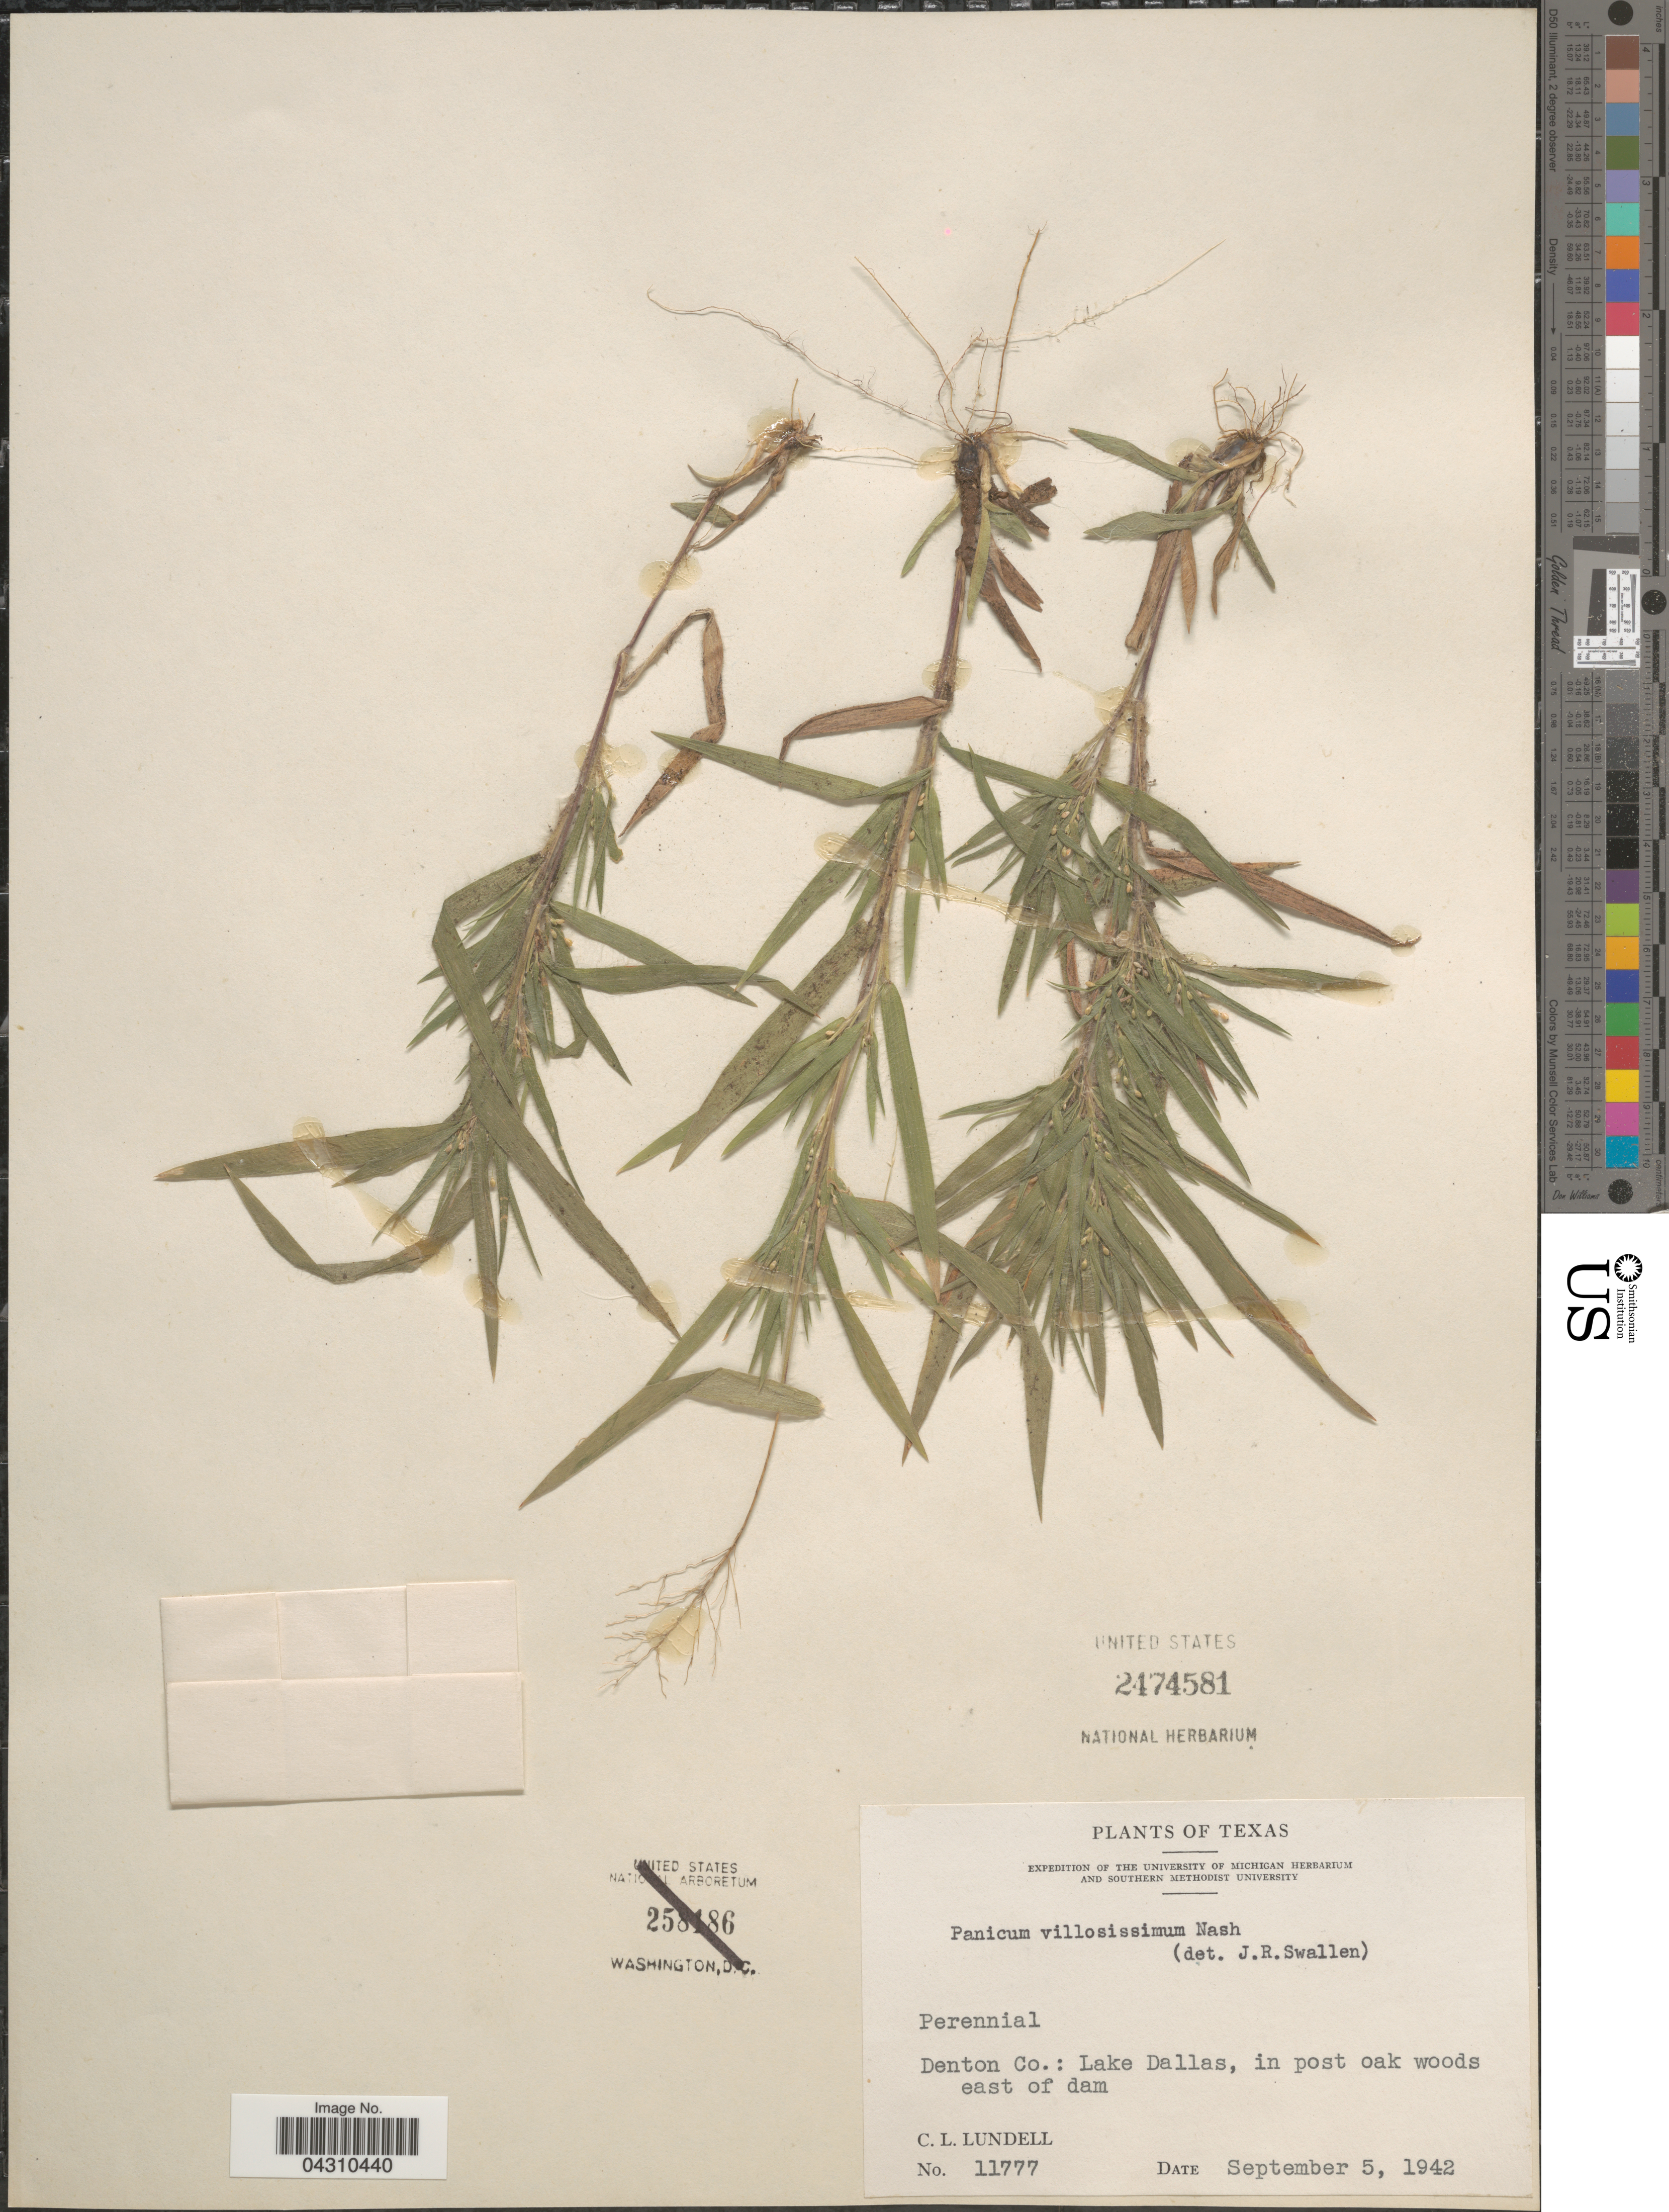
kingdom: Plantae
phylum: Tracheophyta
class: Liliopsida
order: Poales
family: Poaceae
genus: Dichanthelium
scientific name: Dichanthelium acuminatum var. acuminatum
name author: (Sw.) Gould & C.A. Clark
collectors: C. L. Lundell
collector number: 11777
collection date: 1942-09-05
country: United States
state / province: Texas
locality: Denton Co.: Lake Dallas, in post oak woods east of dam.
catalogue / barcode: US 2474581